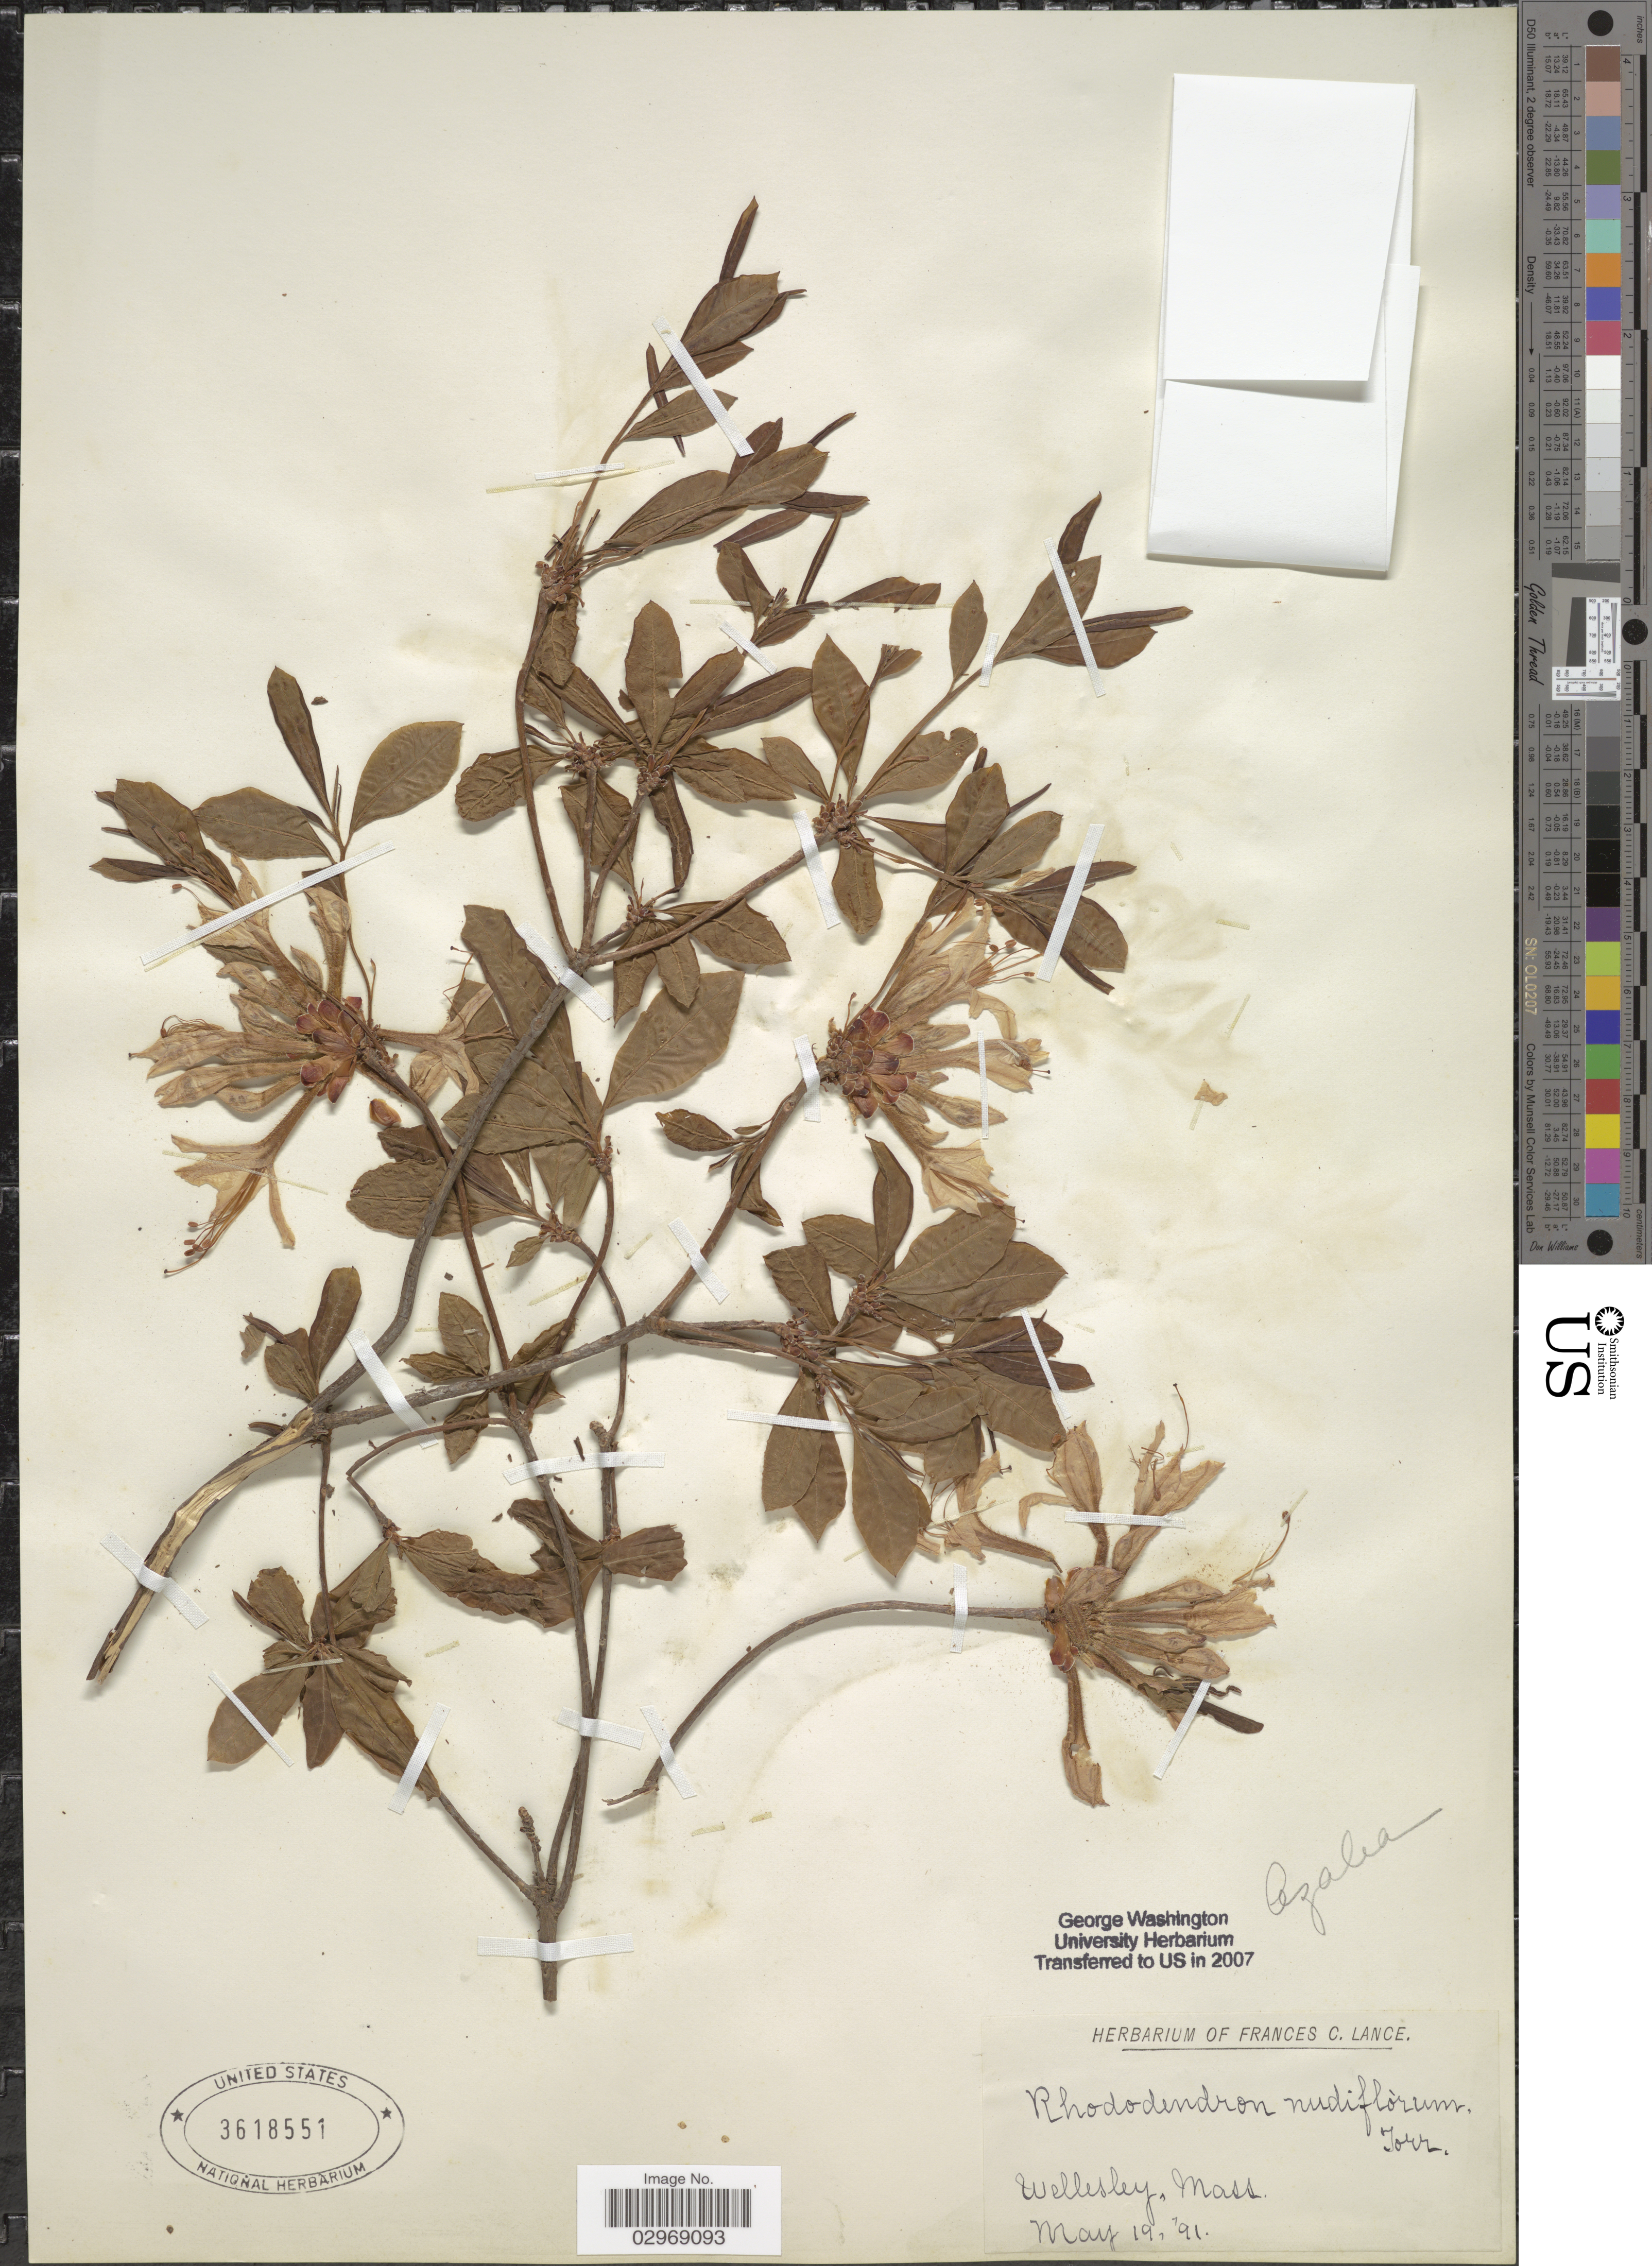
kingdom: Plantae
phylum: Tracheophyta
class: Magnoliopsida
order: Ericales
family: Ericaceae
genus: Rhododendron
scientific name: Rhododendron nudiflorum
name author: Torr.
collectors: ex herb. Frances C. Lance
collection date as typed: Transcribed d/m/y: 19/5/91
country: United States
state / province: Massachusetts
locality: Wellesley, Mass.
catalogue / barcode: US 3618551